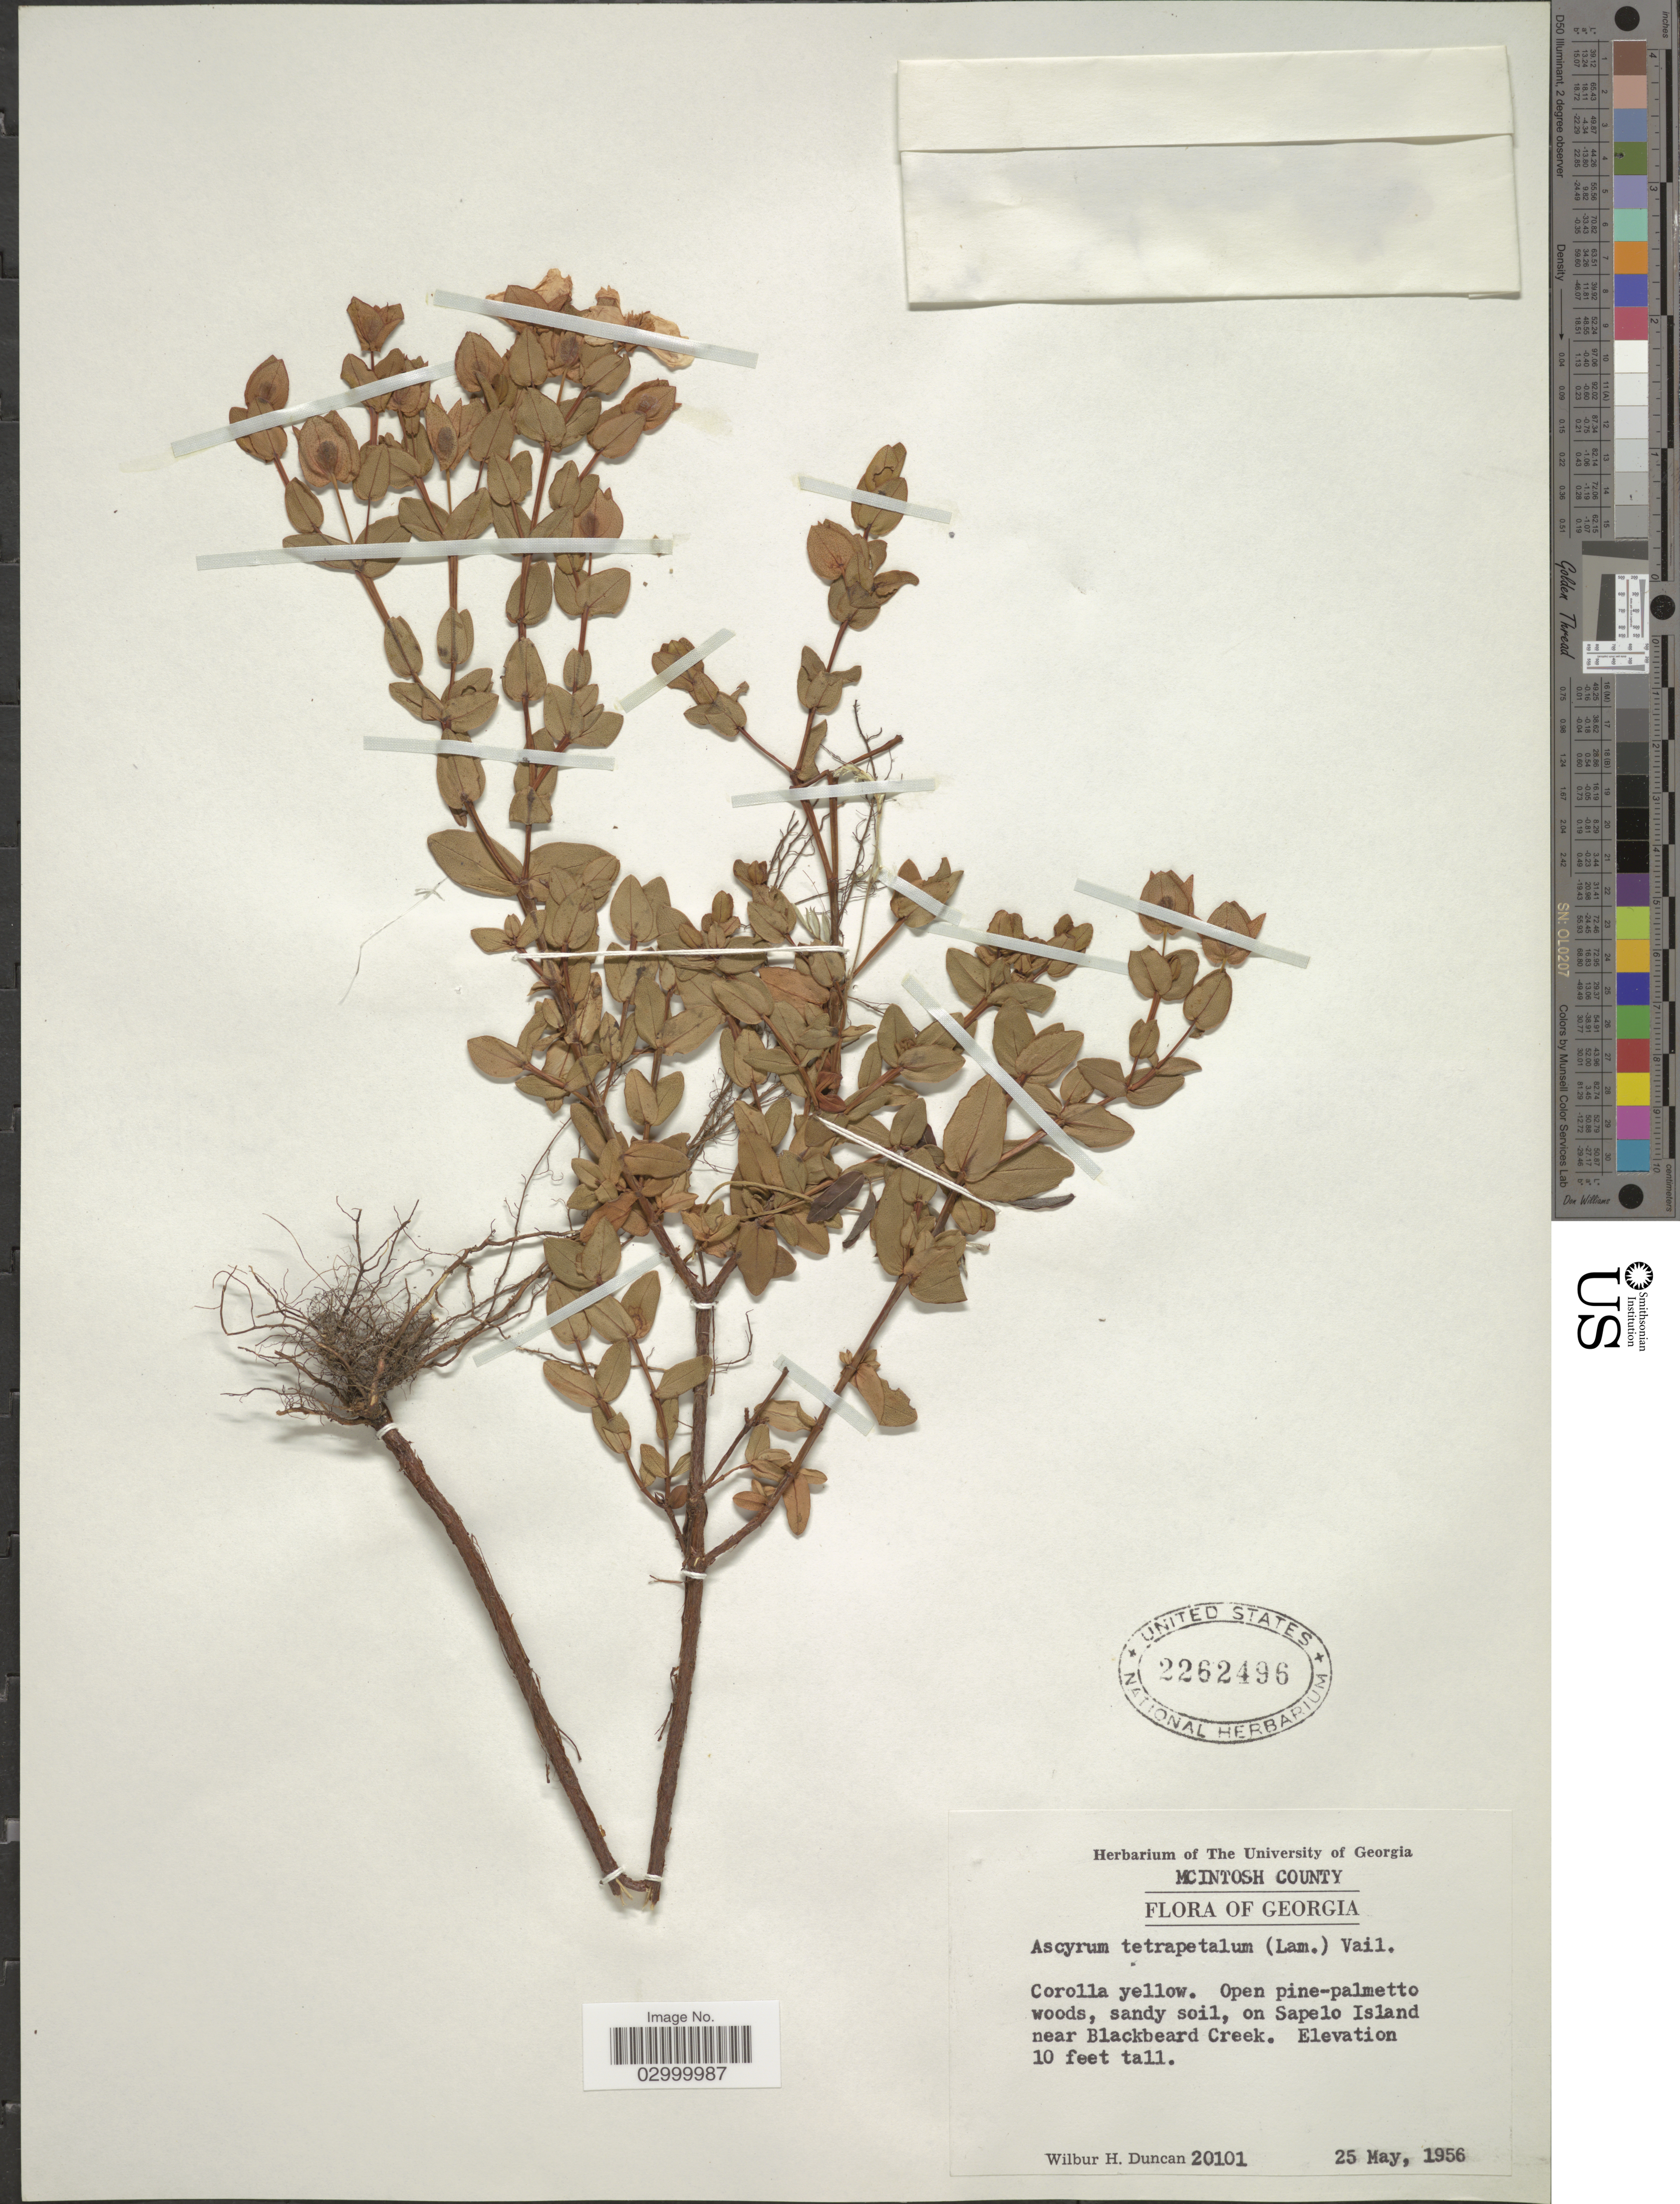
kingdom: Plantae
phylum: Tracheophyta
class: Magnoliopsida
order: Malpighiales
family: Hypericaceae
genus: Hypericum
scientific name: Hypericum tetrapetalum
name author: Lam.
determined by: Strong, Mark T., (BOT), Smithsonian Institution - National Museum of Natural History (UNITED STATES)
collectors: W. H. Duncan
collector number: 20101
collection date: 1956-05-25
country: United States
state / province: Georgia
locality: McIntosh County. On Sapelo Island near Blackbeard Creek.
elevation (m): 3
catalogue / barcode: US 2262496